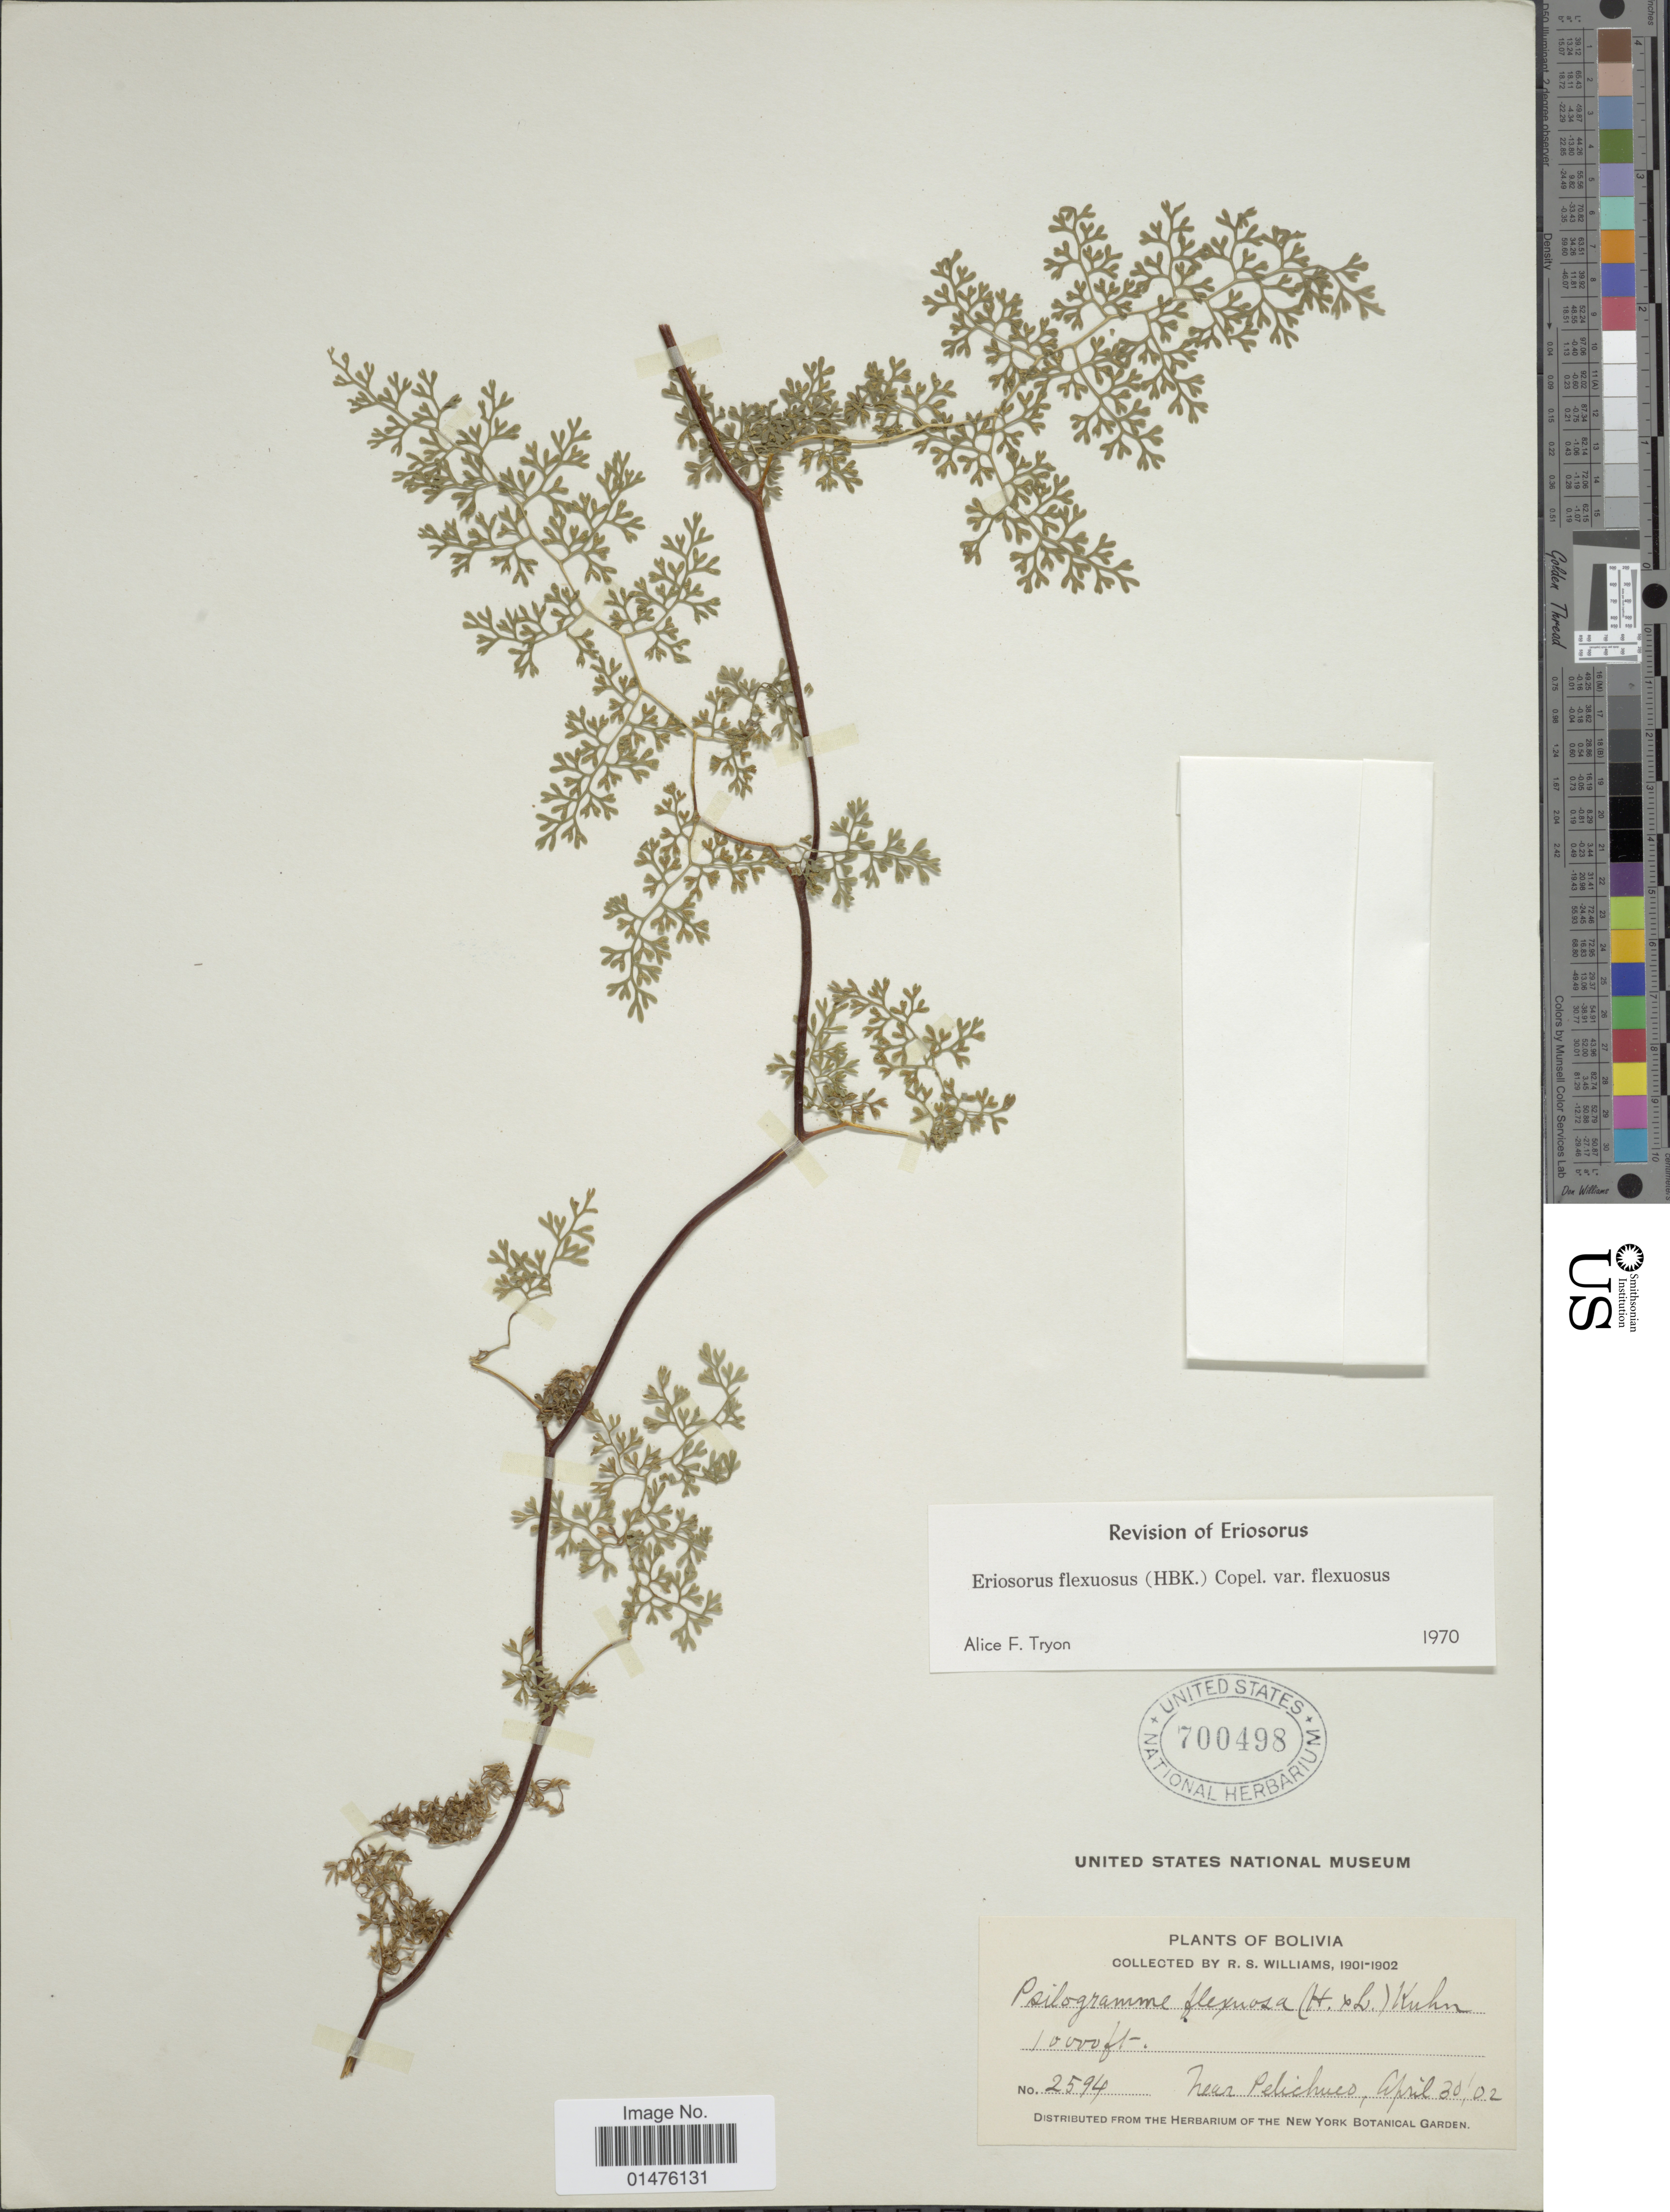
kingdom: Plantae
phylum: Tracheophyta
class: Polypodiopsida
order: Polypodiales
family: Pteridaceae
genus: Jamesonia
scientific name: Jamesonia flexuosa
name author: (Humb. & Bonpl.) Christenh.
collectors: R. S. Williams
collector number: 2594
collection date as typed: April 30, '02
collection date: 1902-04-30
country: Bolivia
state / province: La Paz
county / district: Franz Tamayo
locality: Near Pelechuco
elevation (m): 3048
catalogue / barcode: US 700498